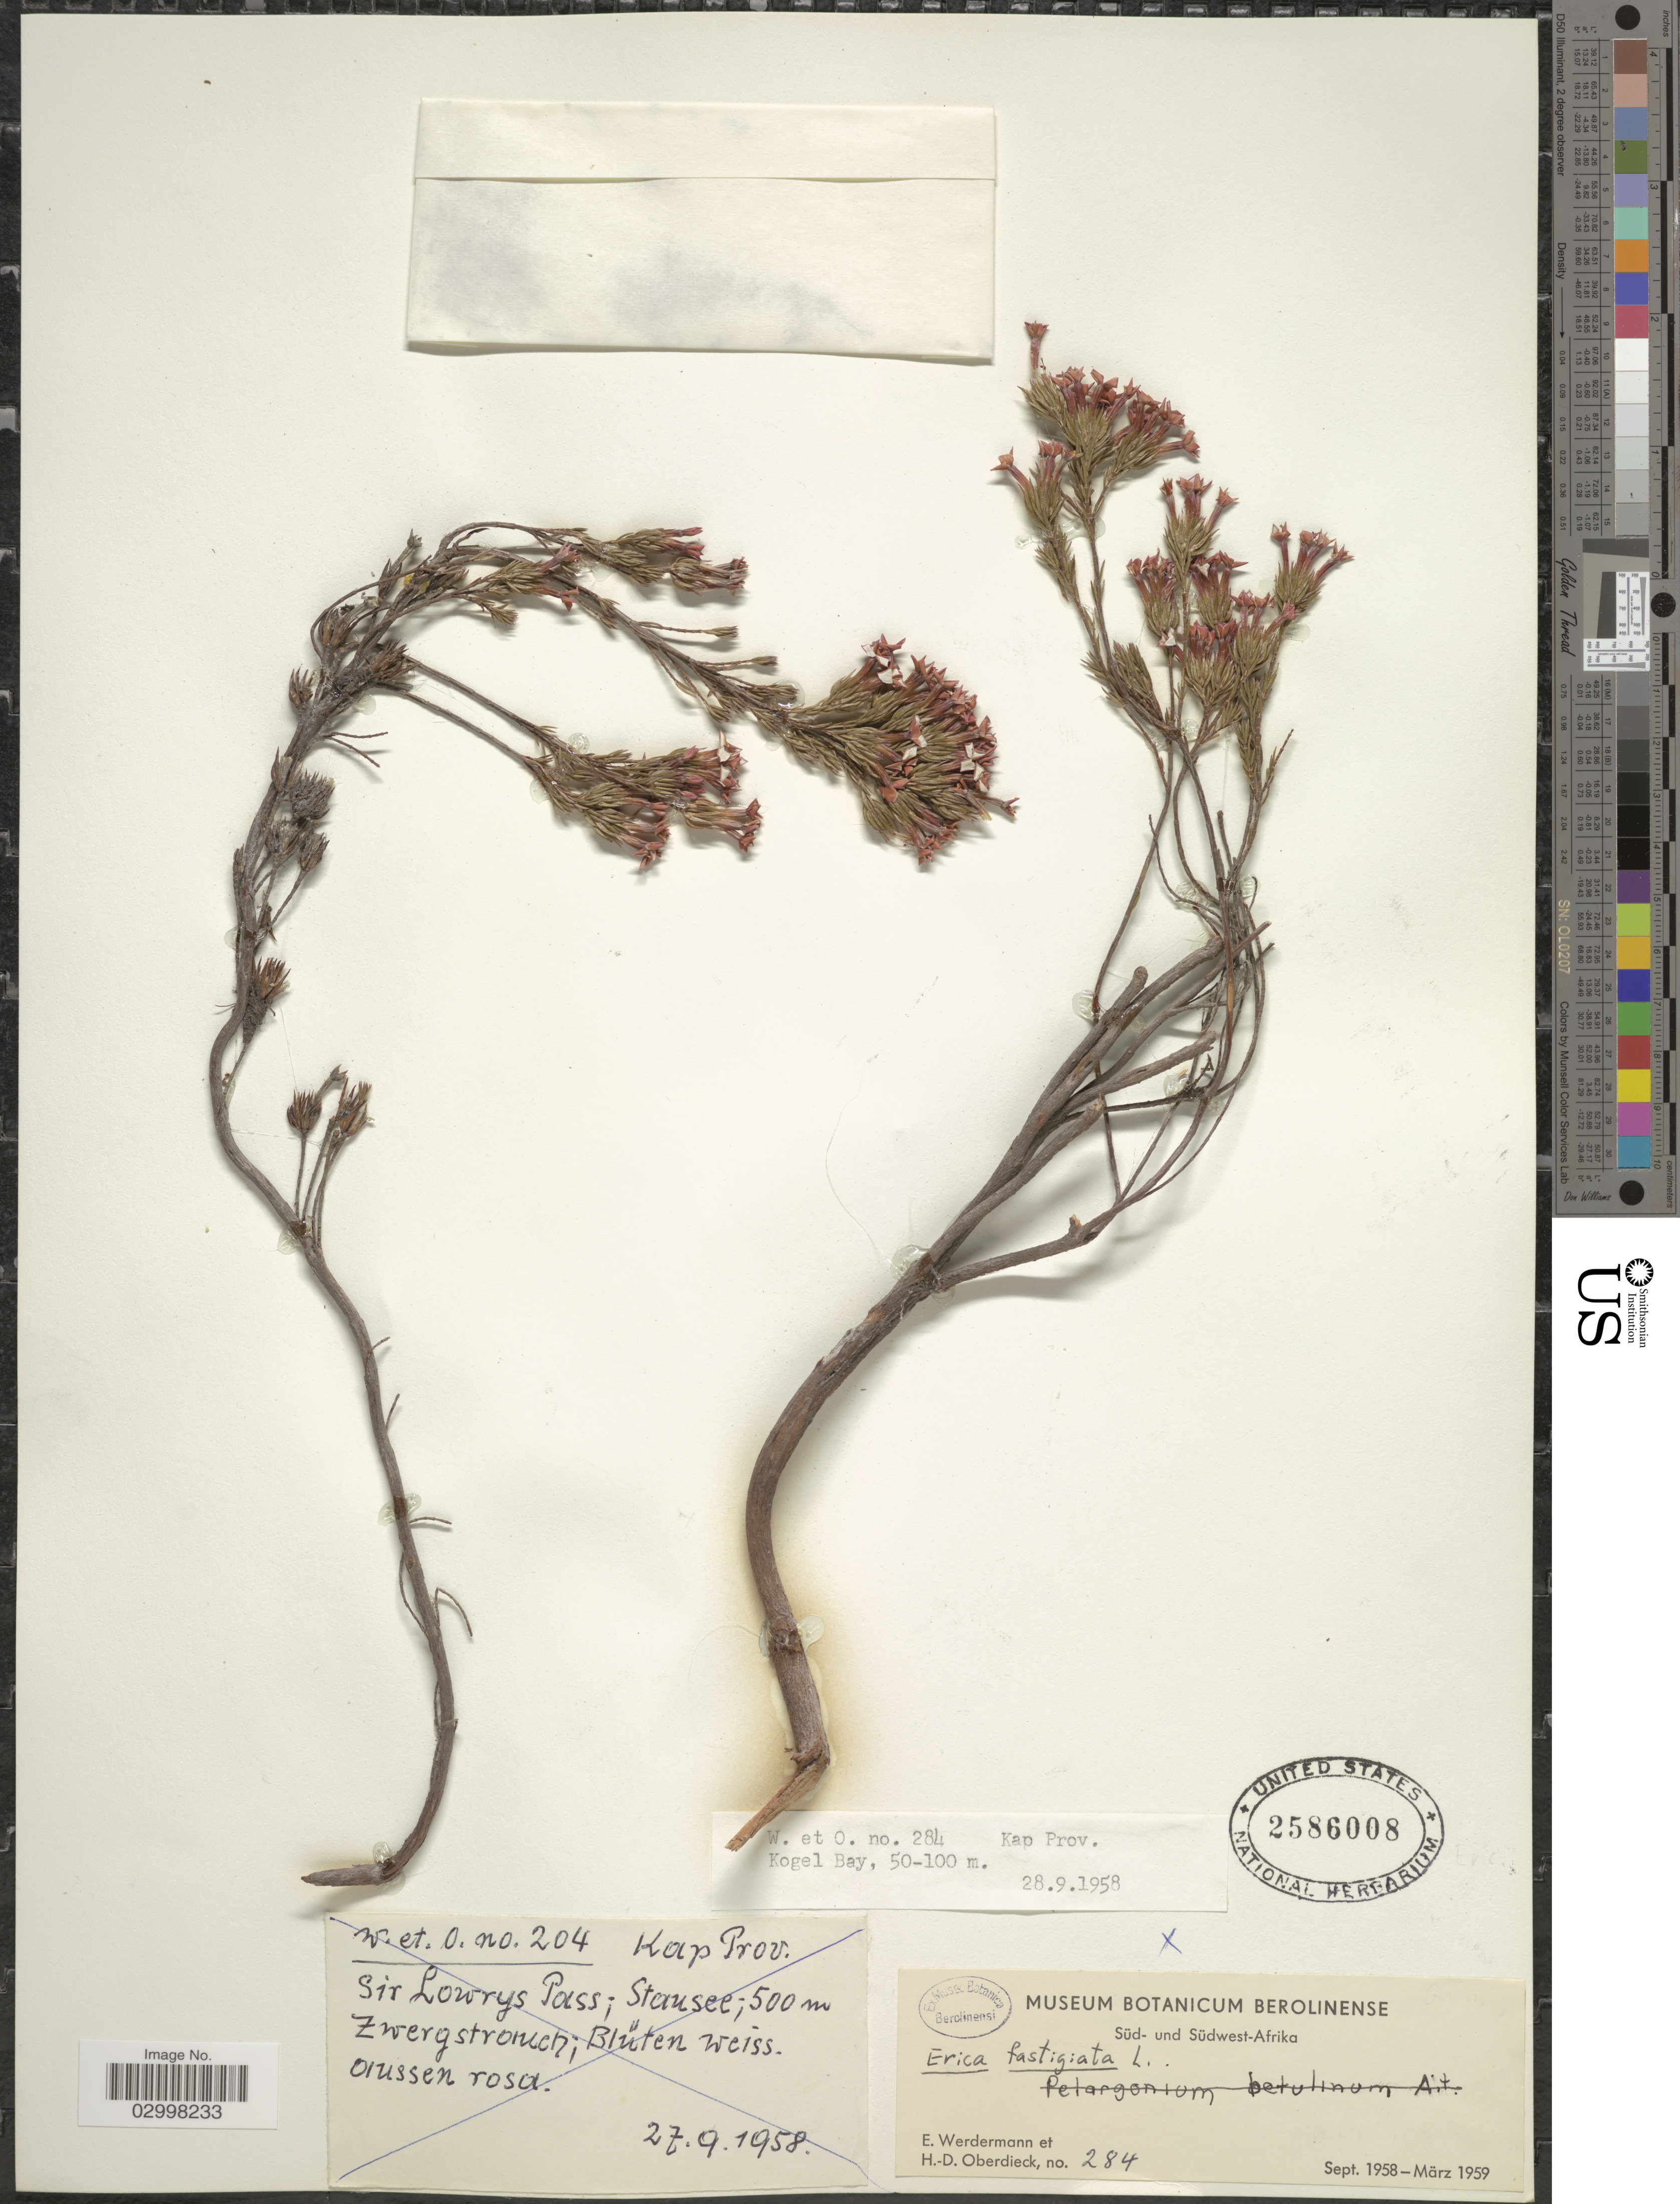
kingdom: Plantae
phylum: Tracheophyta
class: Magnoliopsida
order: Ericales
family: Ericaceae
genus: Erica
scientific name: Erica fastigiata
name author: L.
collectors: E. Wedermann & H. Oberdieck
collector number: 284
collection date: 1958-09-28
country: South Africa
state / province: Western Cape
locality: Süd- und Südwest-Afrika. Kap Prov. Kogel Bay.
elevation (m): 50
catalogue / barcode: US 2586008